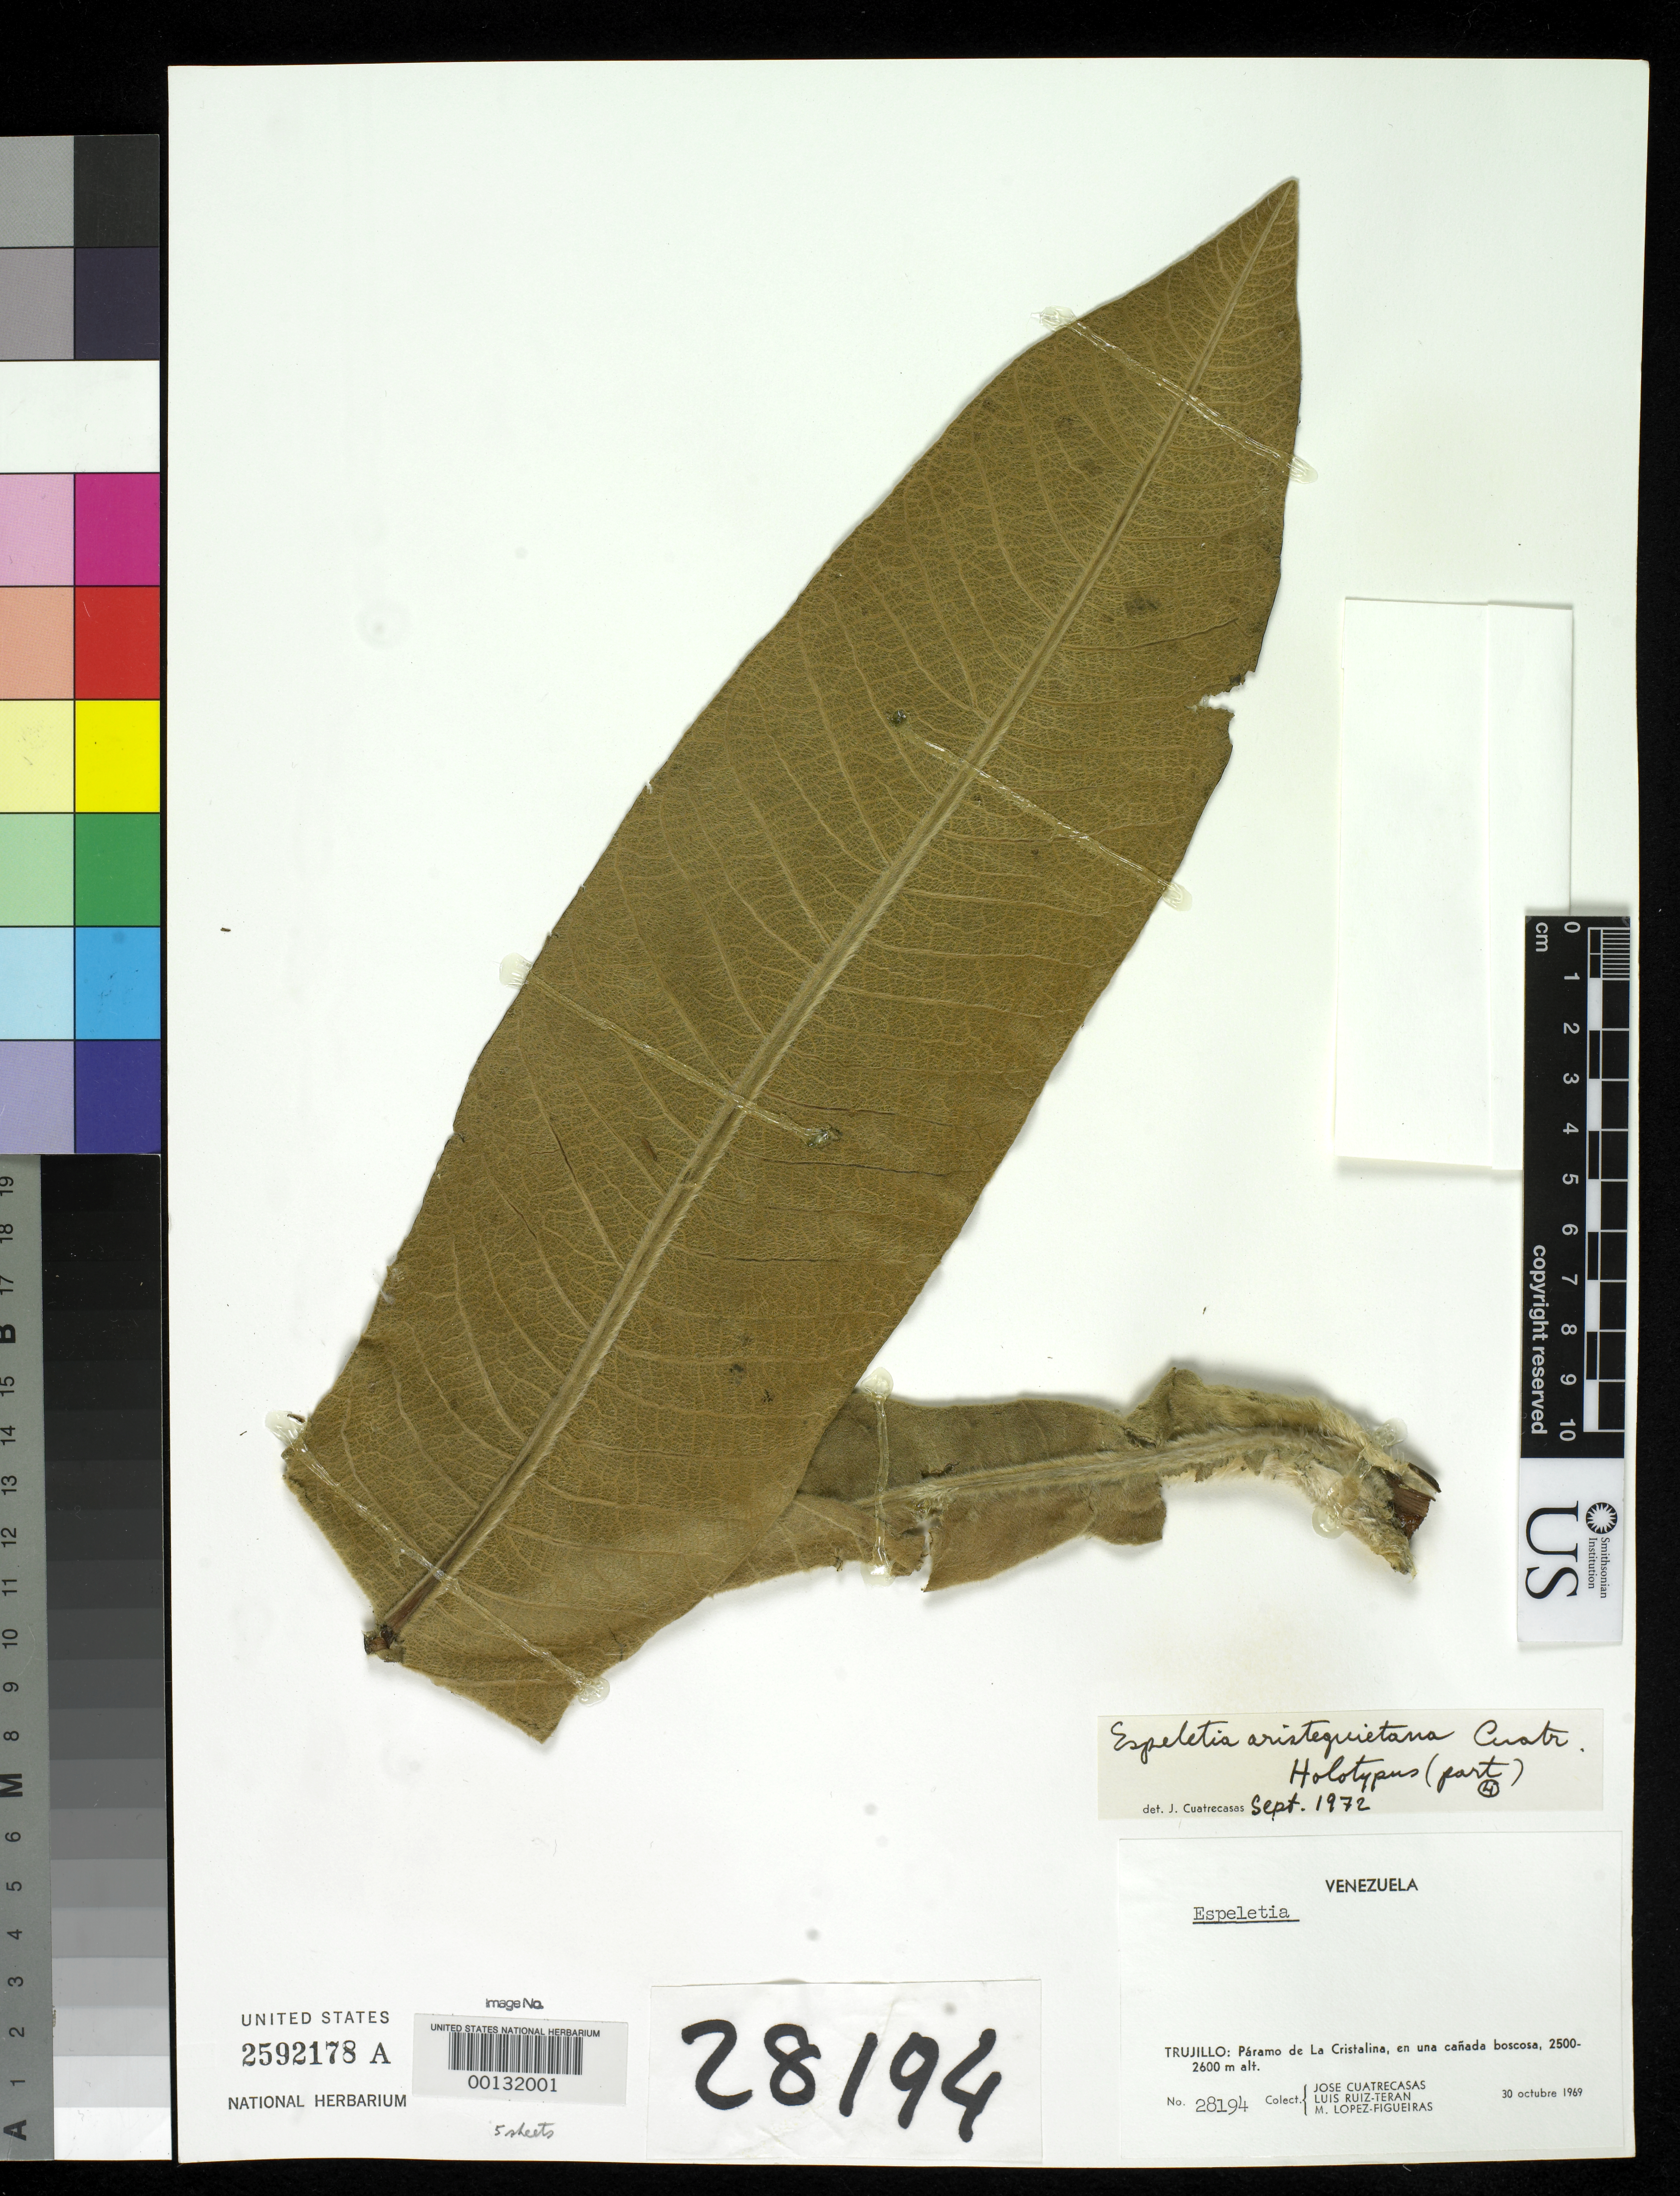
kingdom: Plantae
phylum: Tracheophyta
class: Magnoliopsida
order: Asterales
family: Asteraceae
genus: Espeletia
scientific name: Espeletia aristeguietana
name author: Cuatrec.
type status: Holotype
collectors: J. Cuatrecasas, L. E. Ruíz-Terán & M. López Figueiras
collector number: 28194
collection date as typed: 30 Oct 1969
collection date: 1969-10-30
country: Venezuela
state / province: Trujillo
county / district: Bocono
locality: Páramo de La Cristalina.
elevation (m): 2500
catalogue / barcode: US 2592178A